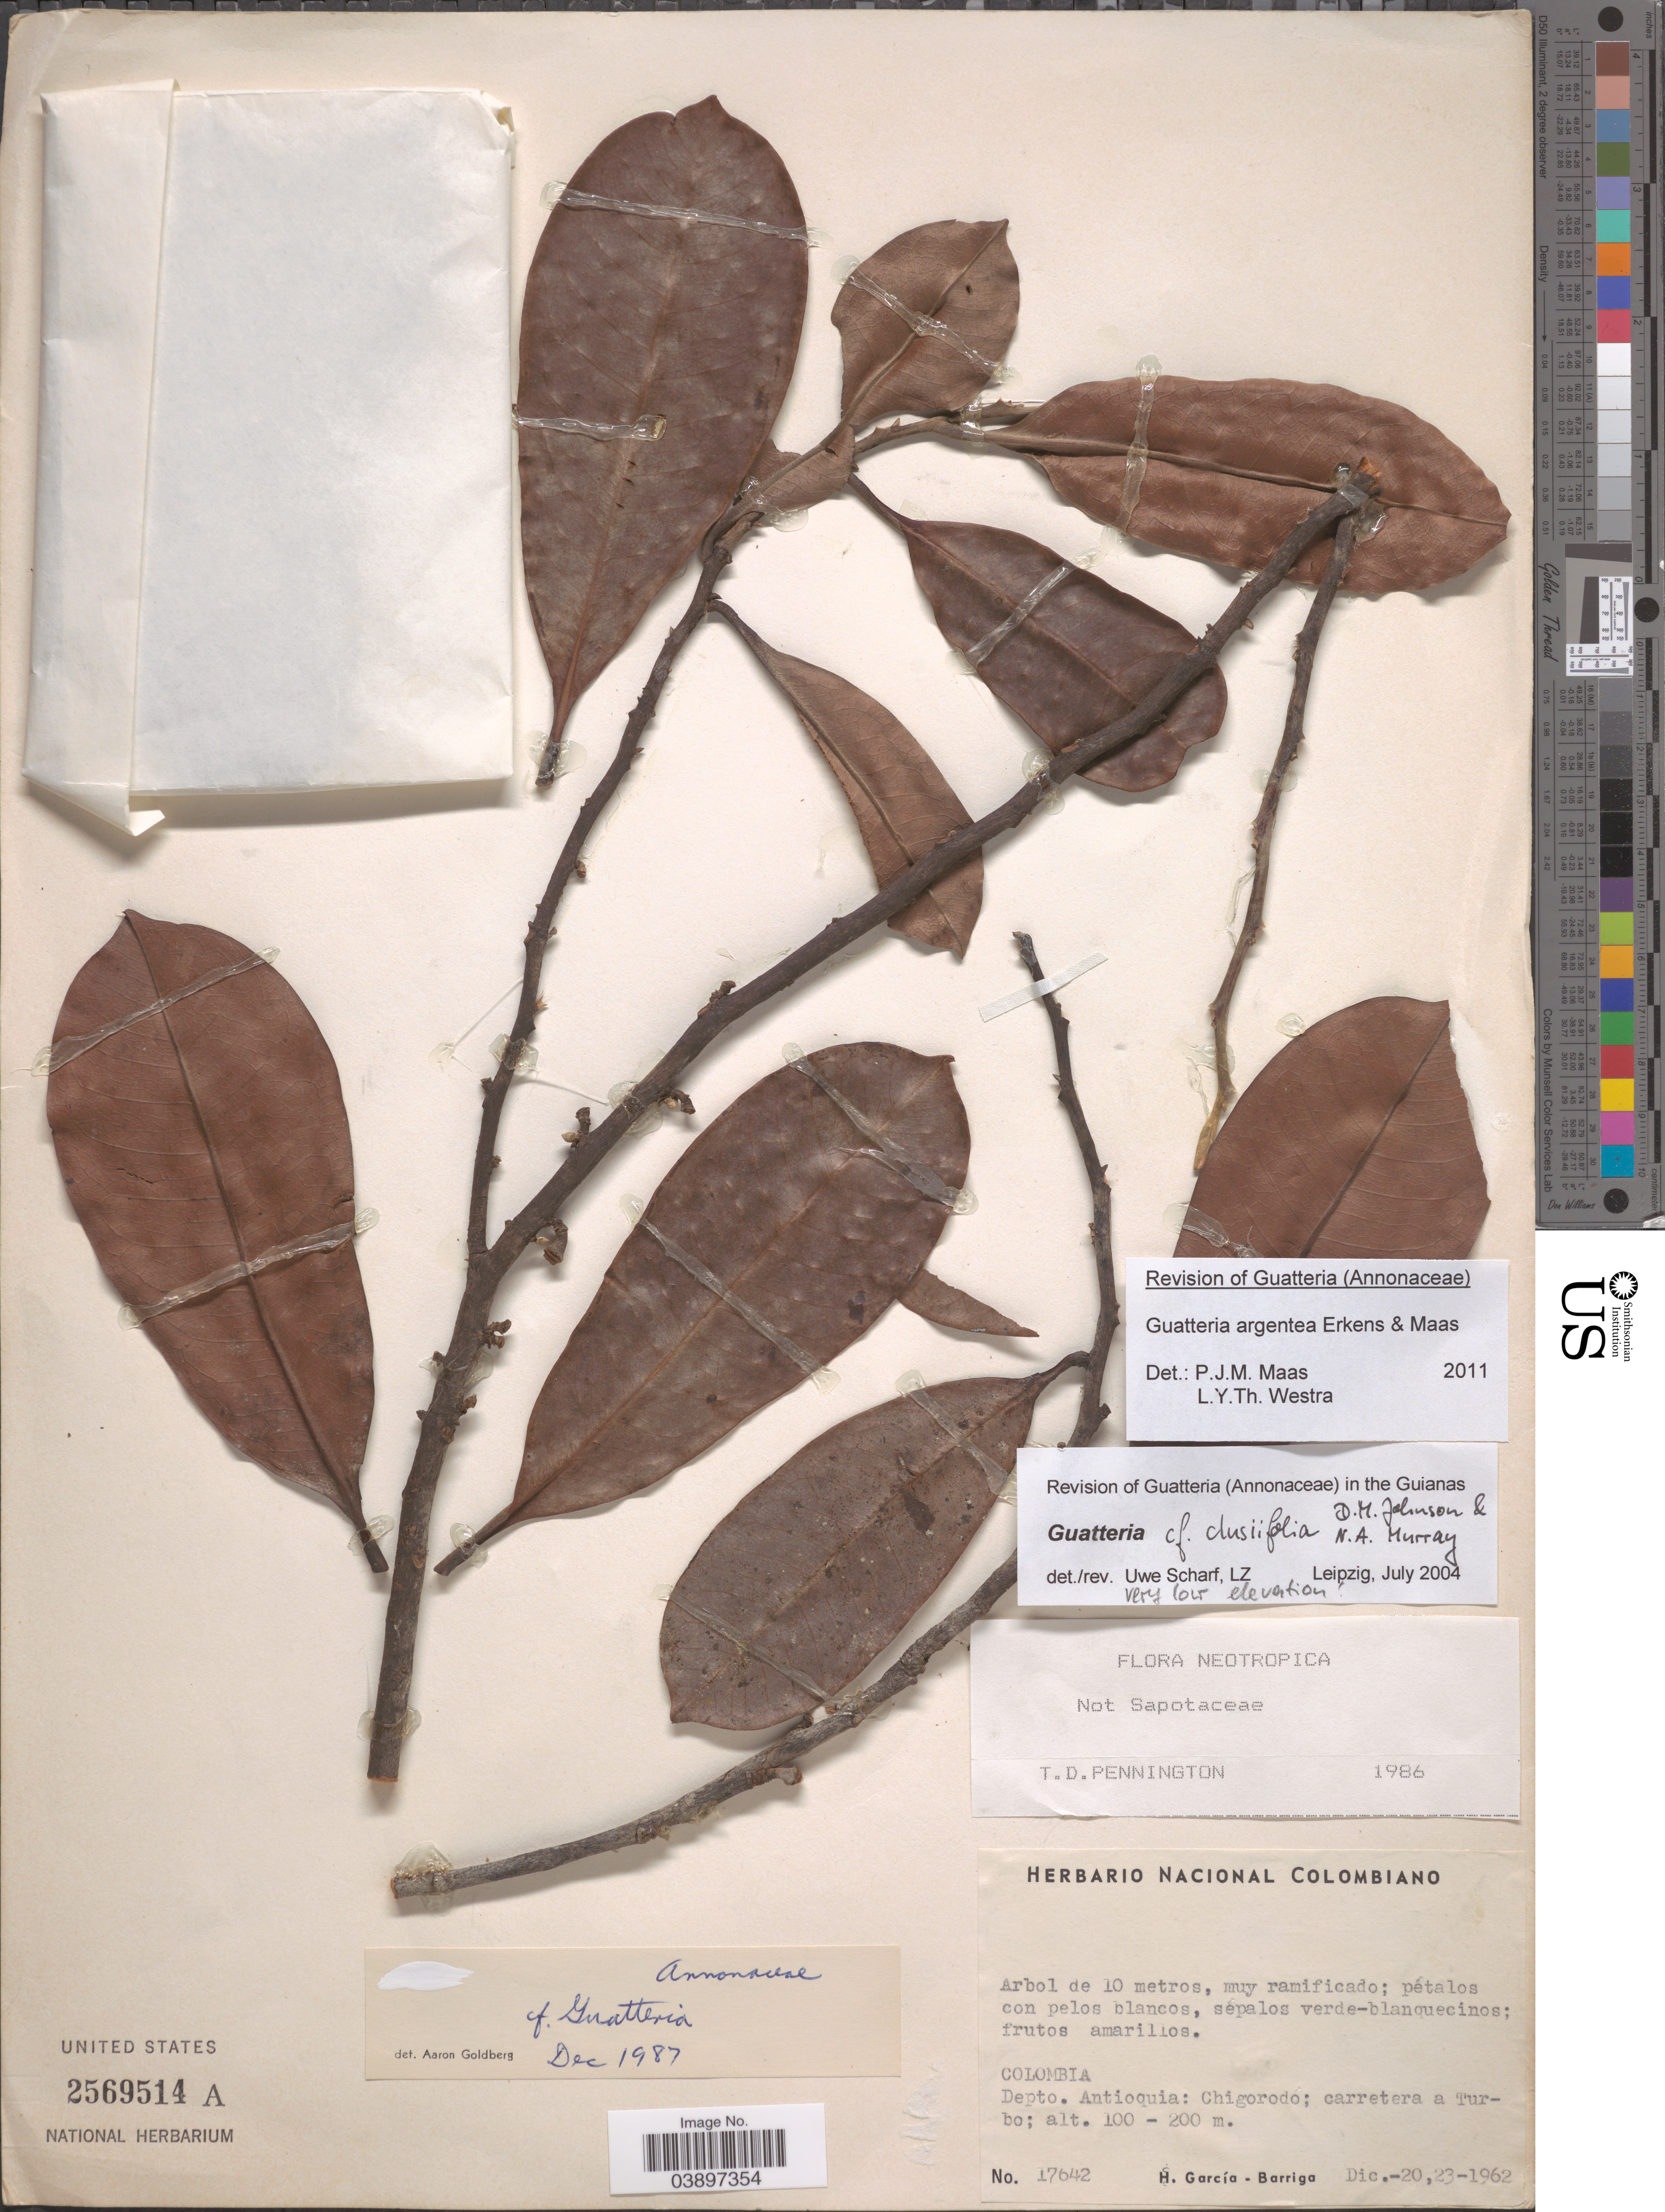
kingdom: Plantae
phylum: Tracheophyta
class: Magnoliopsida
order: Magnoliales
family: Annonaceae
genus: Guatteria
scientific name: Guatteria argentea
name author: Erkens & Maas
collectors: H. García Barriga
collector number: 17642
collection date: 1962-12-20/1962-12-23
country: Colombia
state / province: Antioquia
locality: Depto. Antioquia: Chigorodo; carretera a Turbo.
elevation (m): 100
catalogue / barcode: US 2569514A